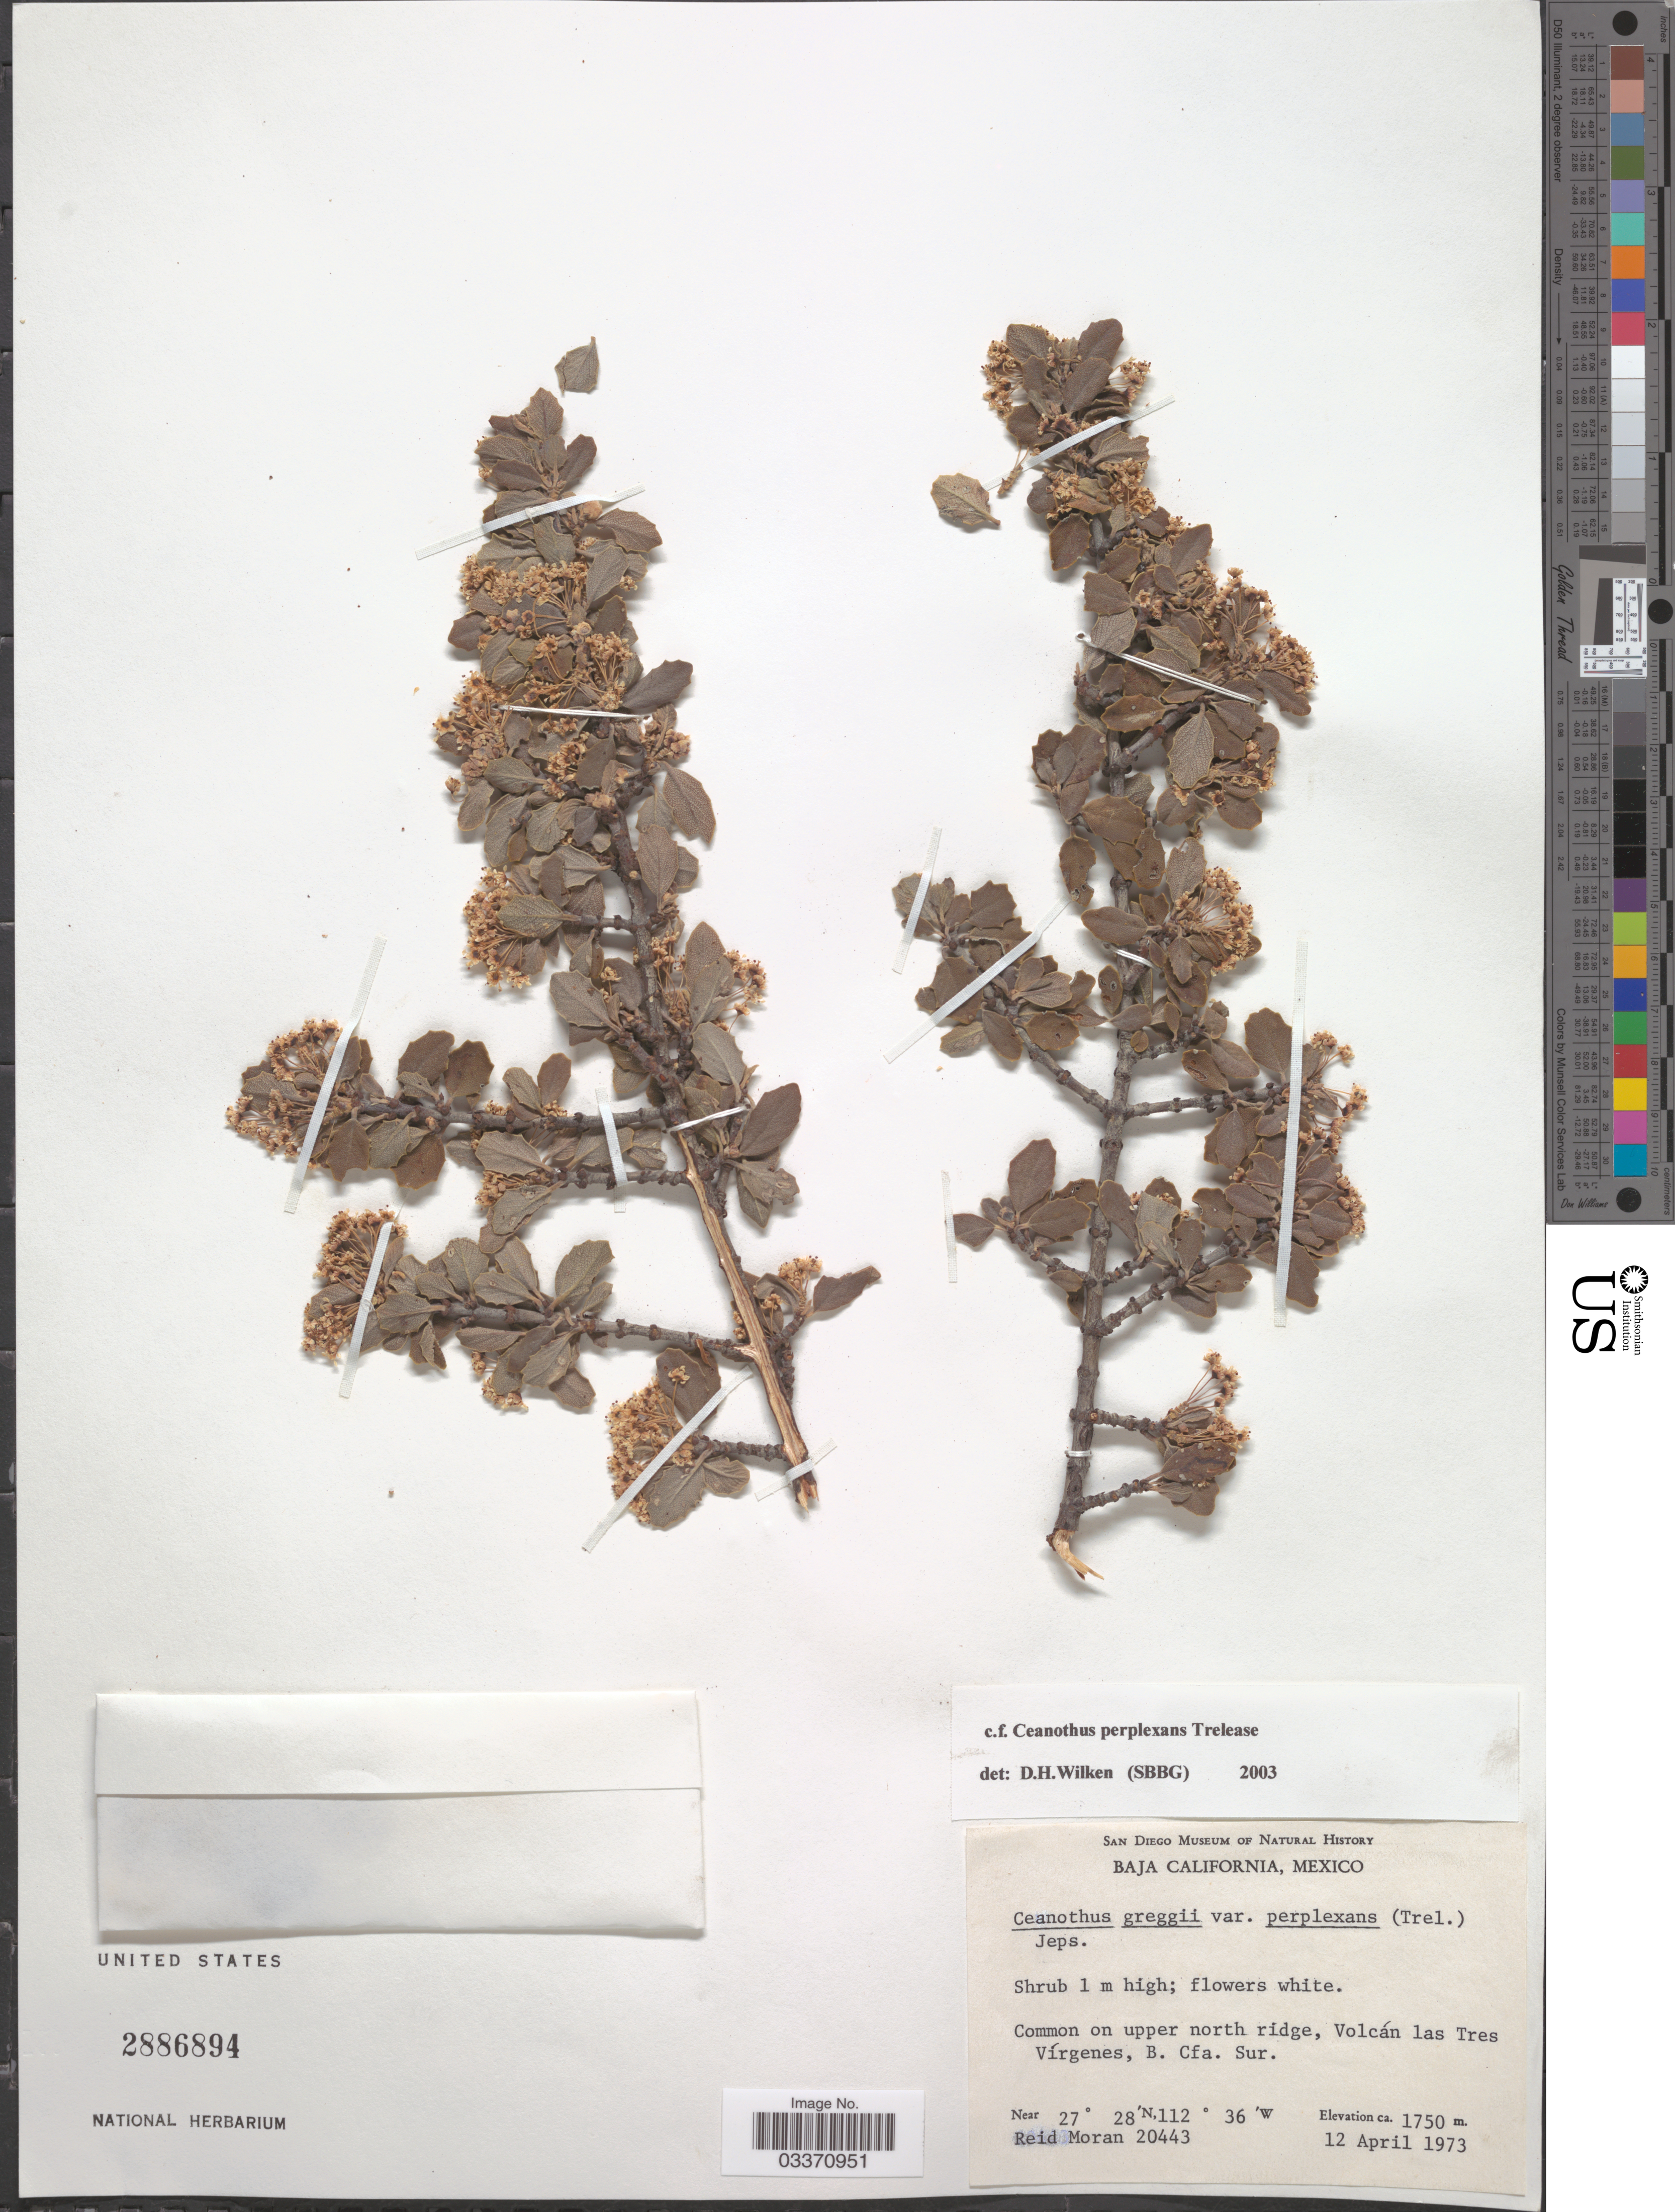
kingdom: Plantae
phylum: Tracheophyta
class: Magnoliopsida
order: Rosales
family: Rhamnaceae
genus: Ceanothus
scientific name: Ceanothus perplexans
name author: Trel.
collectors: R. Moran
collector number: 20443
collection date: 1973-04-12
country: Mexico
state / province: Baja California Sur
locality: Baja California. Common on upper north ridge, Volcán las Tres Vírgenes.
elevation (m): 1750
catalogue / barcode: US 2886894